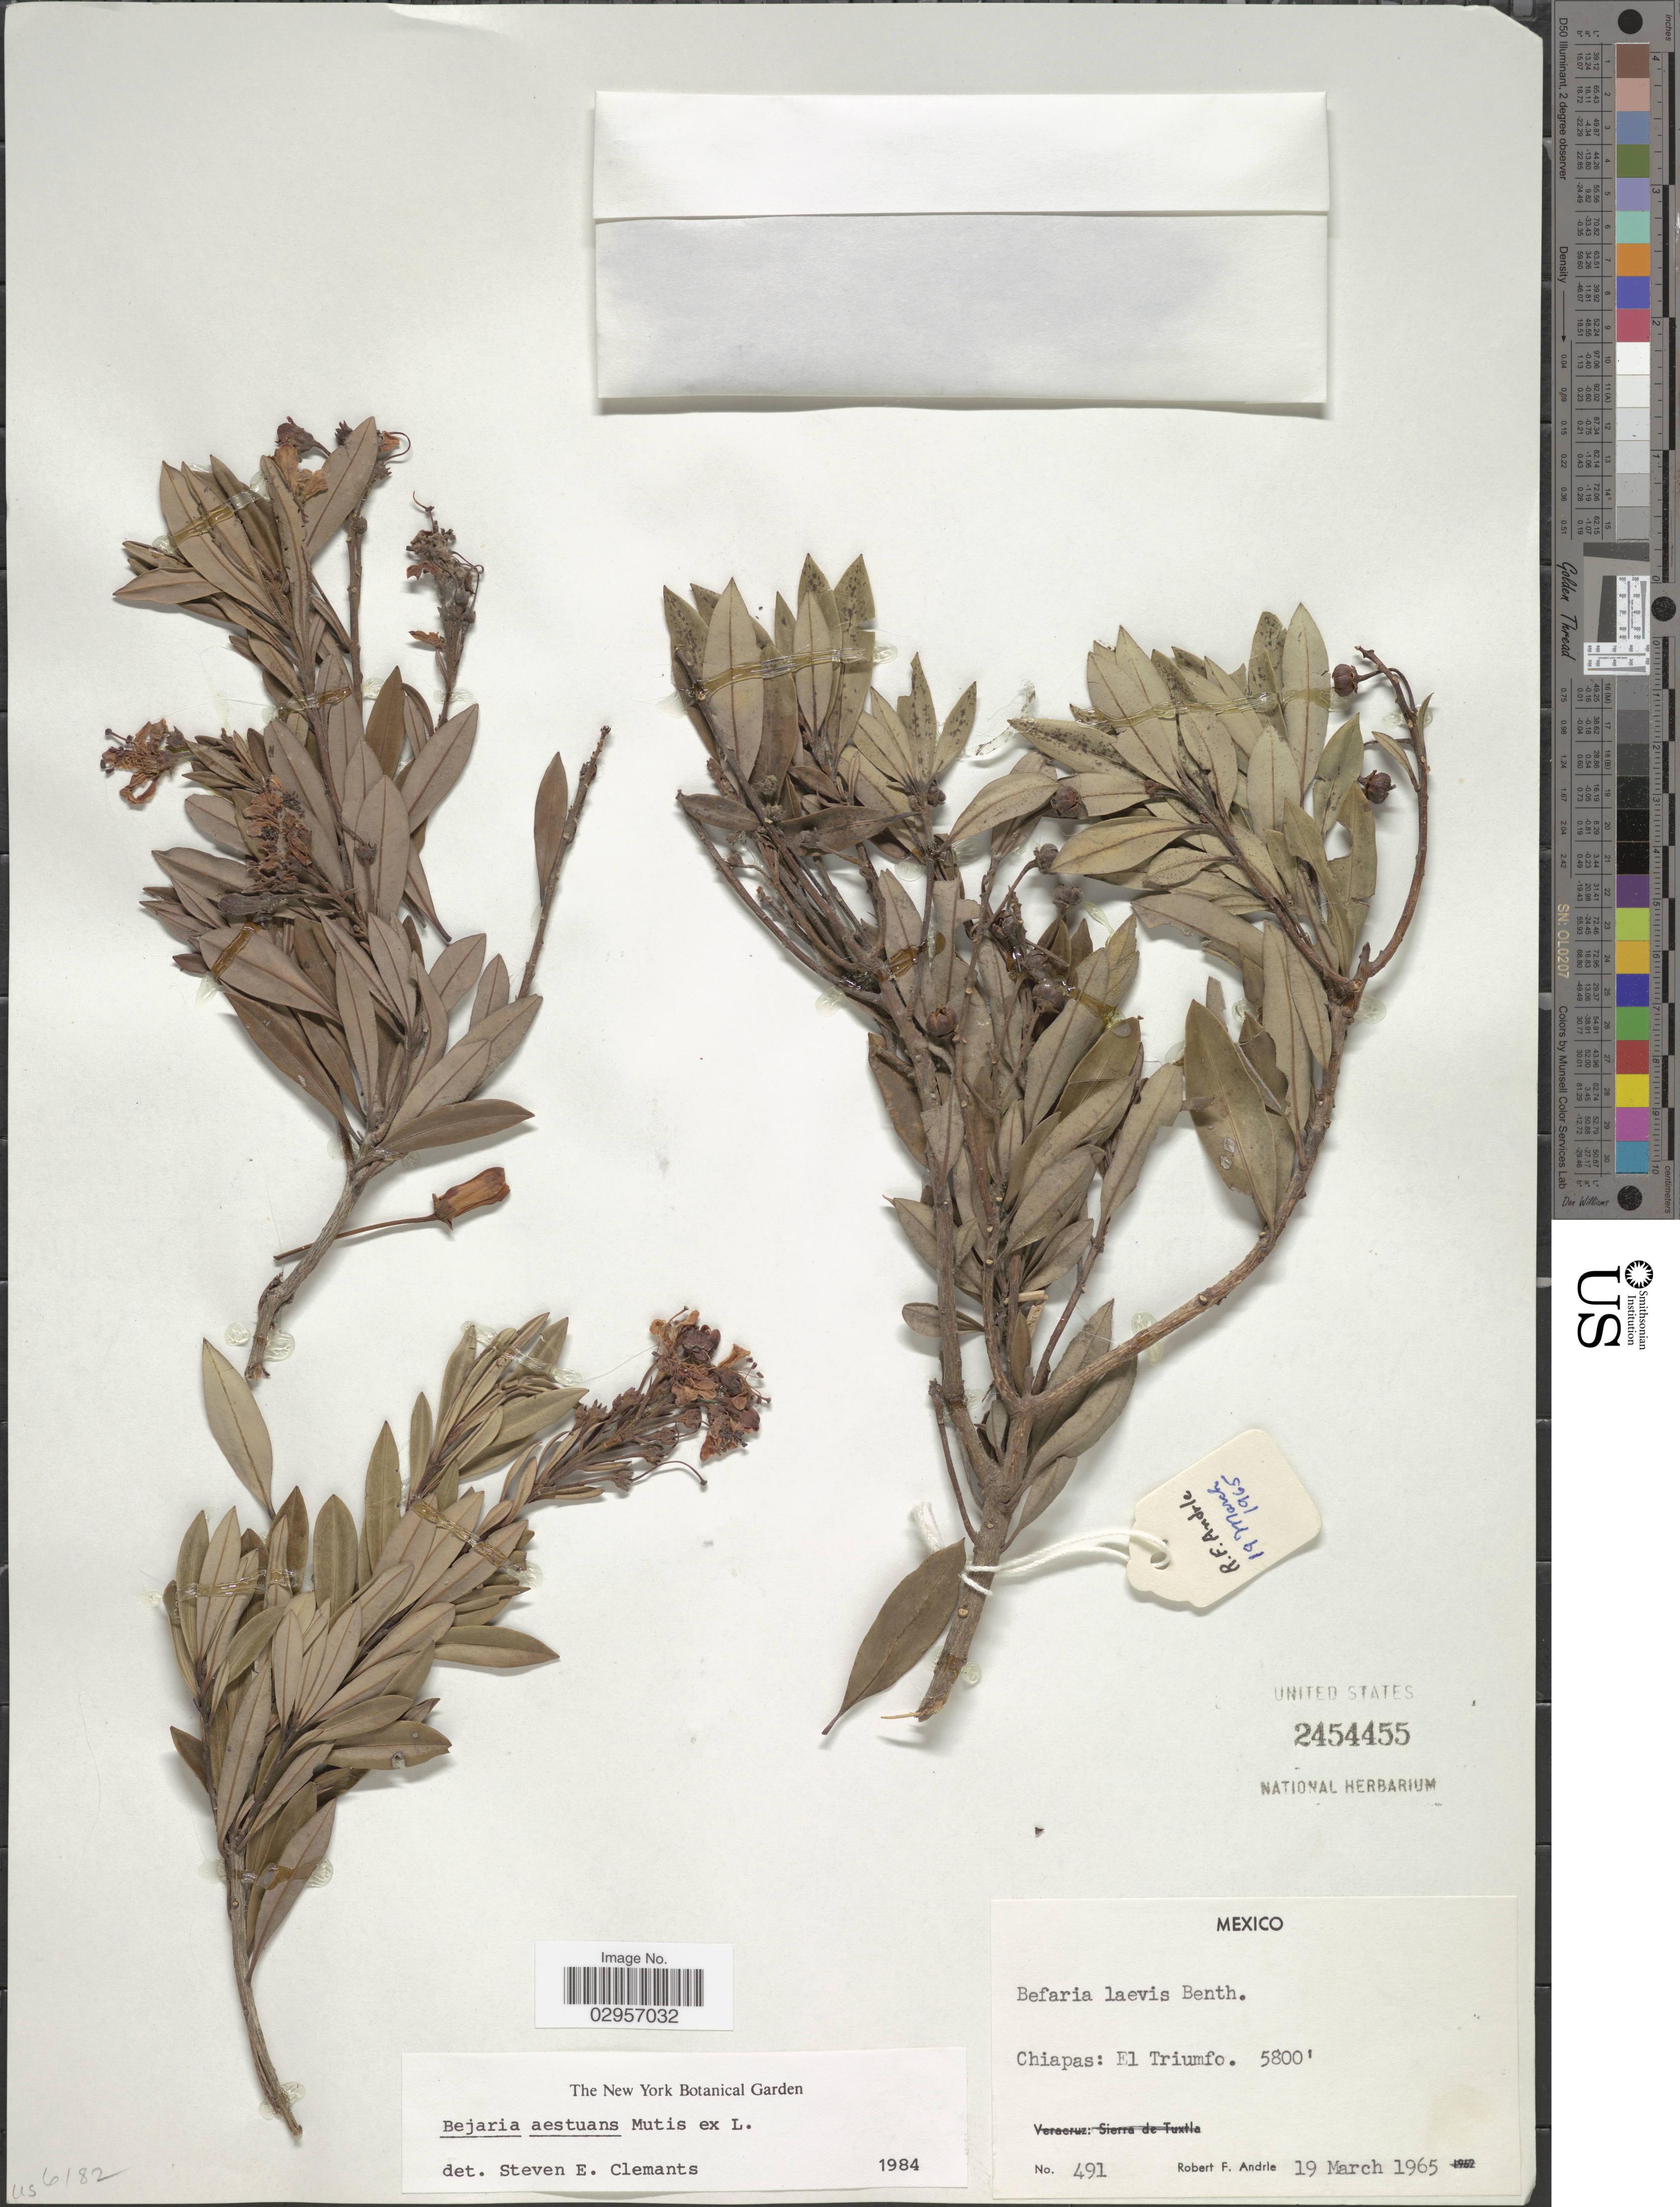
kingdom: Plantae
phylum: Tracheophyta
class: Magnoliopsida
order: Ericales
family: Ericaceae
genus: Befaria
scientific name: Befaria aestuans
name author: Mutis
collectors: R. Andrle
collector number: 491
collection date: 1965-03-19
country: Mexico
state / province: Chiapas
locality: El Triumfo.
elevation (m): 1768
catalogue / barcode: US 2454455